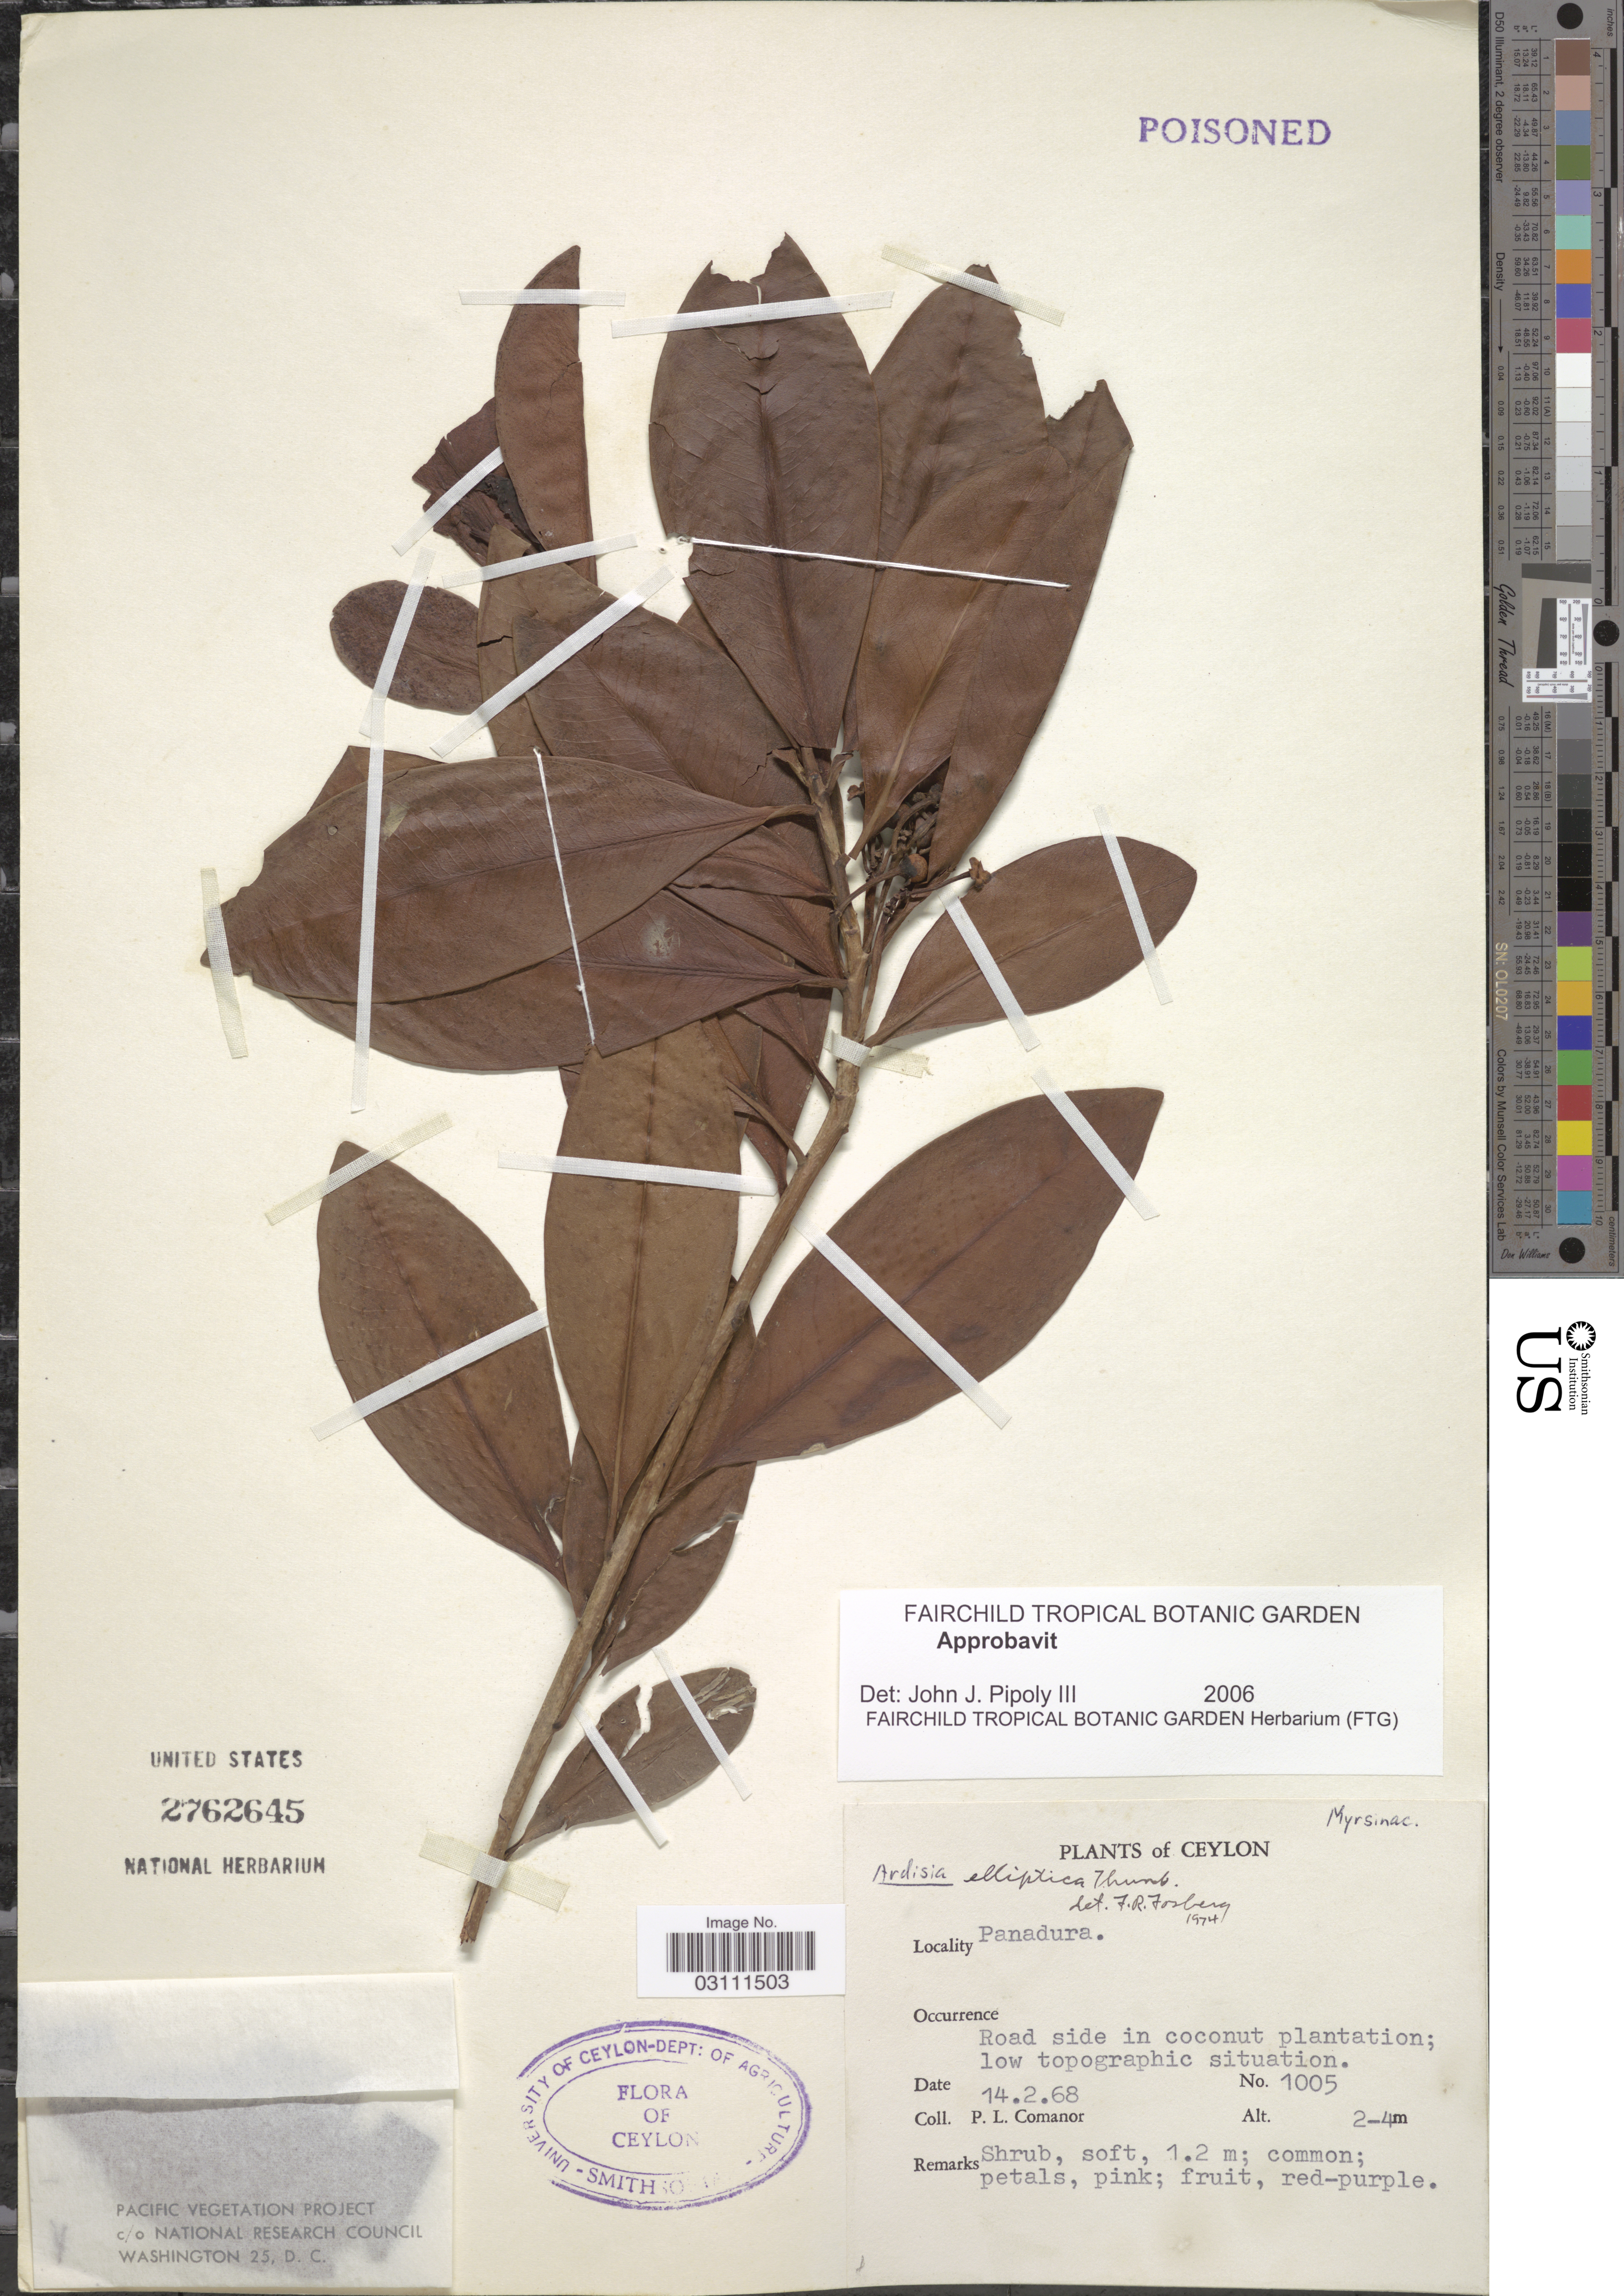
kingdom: Plantae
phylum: Tracheophyta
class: Magnoliopsida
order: Ericales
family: Primulaceae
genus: Ardisia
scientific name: Ardisia elliptica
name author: Thunb.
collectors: P. Comanor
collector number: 1005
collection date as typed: Transcribed d/m/y: 14/2/68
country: Sri Lanka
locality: Ceylon, Panadura.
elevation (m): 2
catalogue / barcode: US 2762645